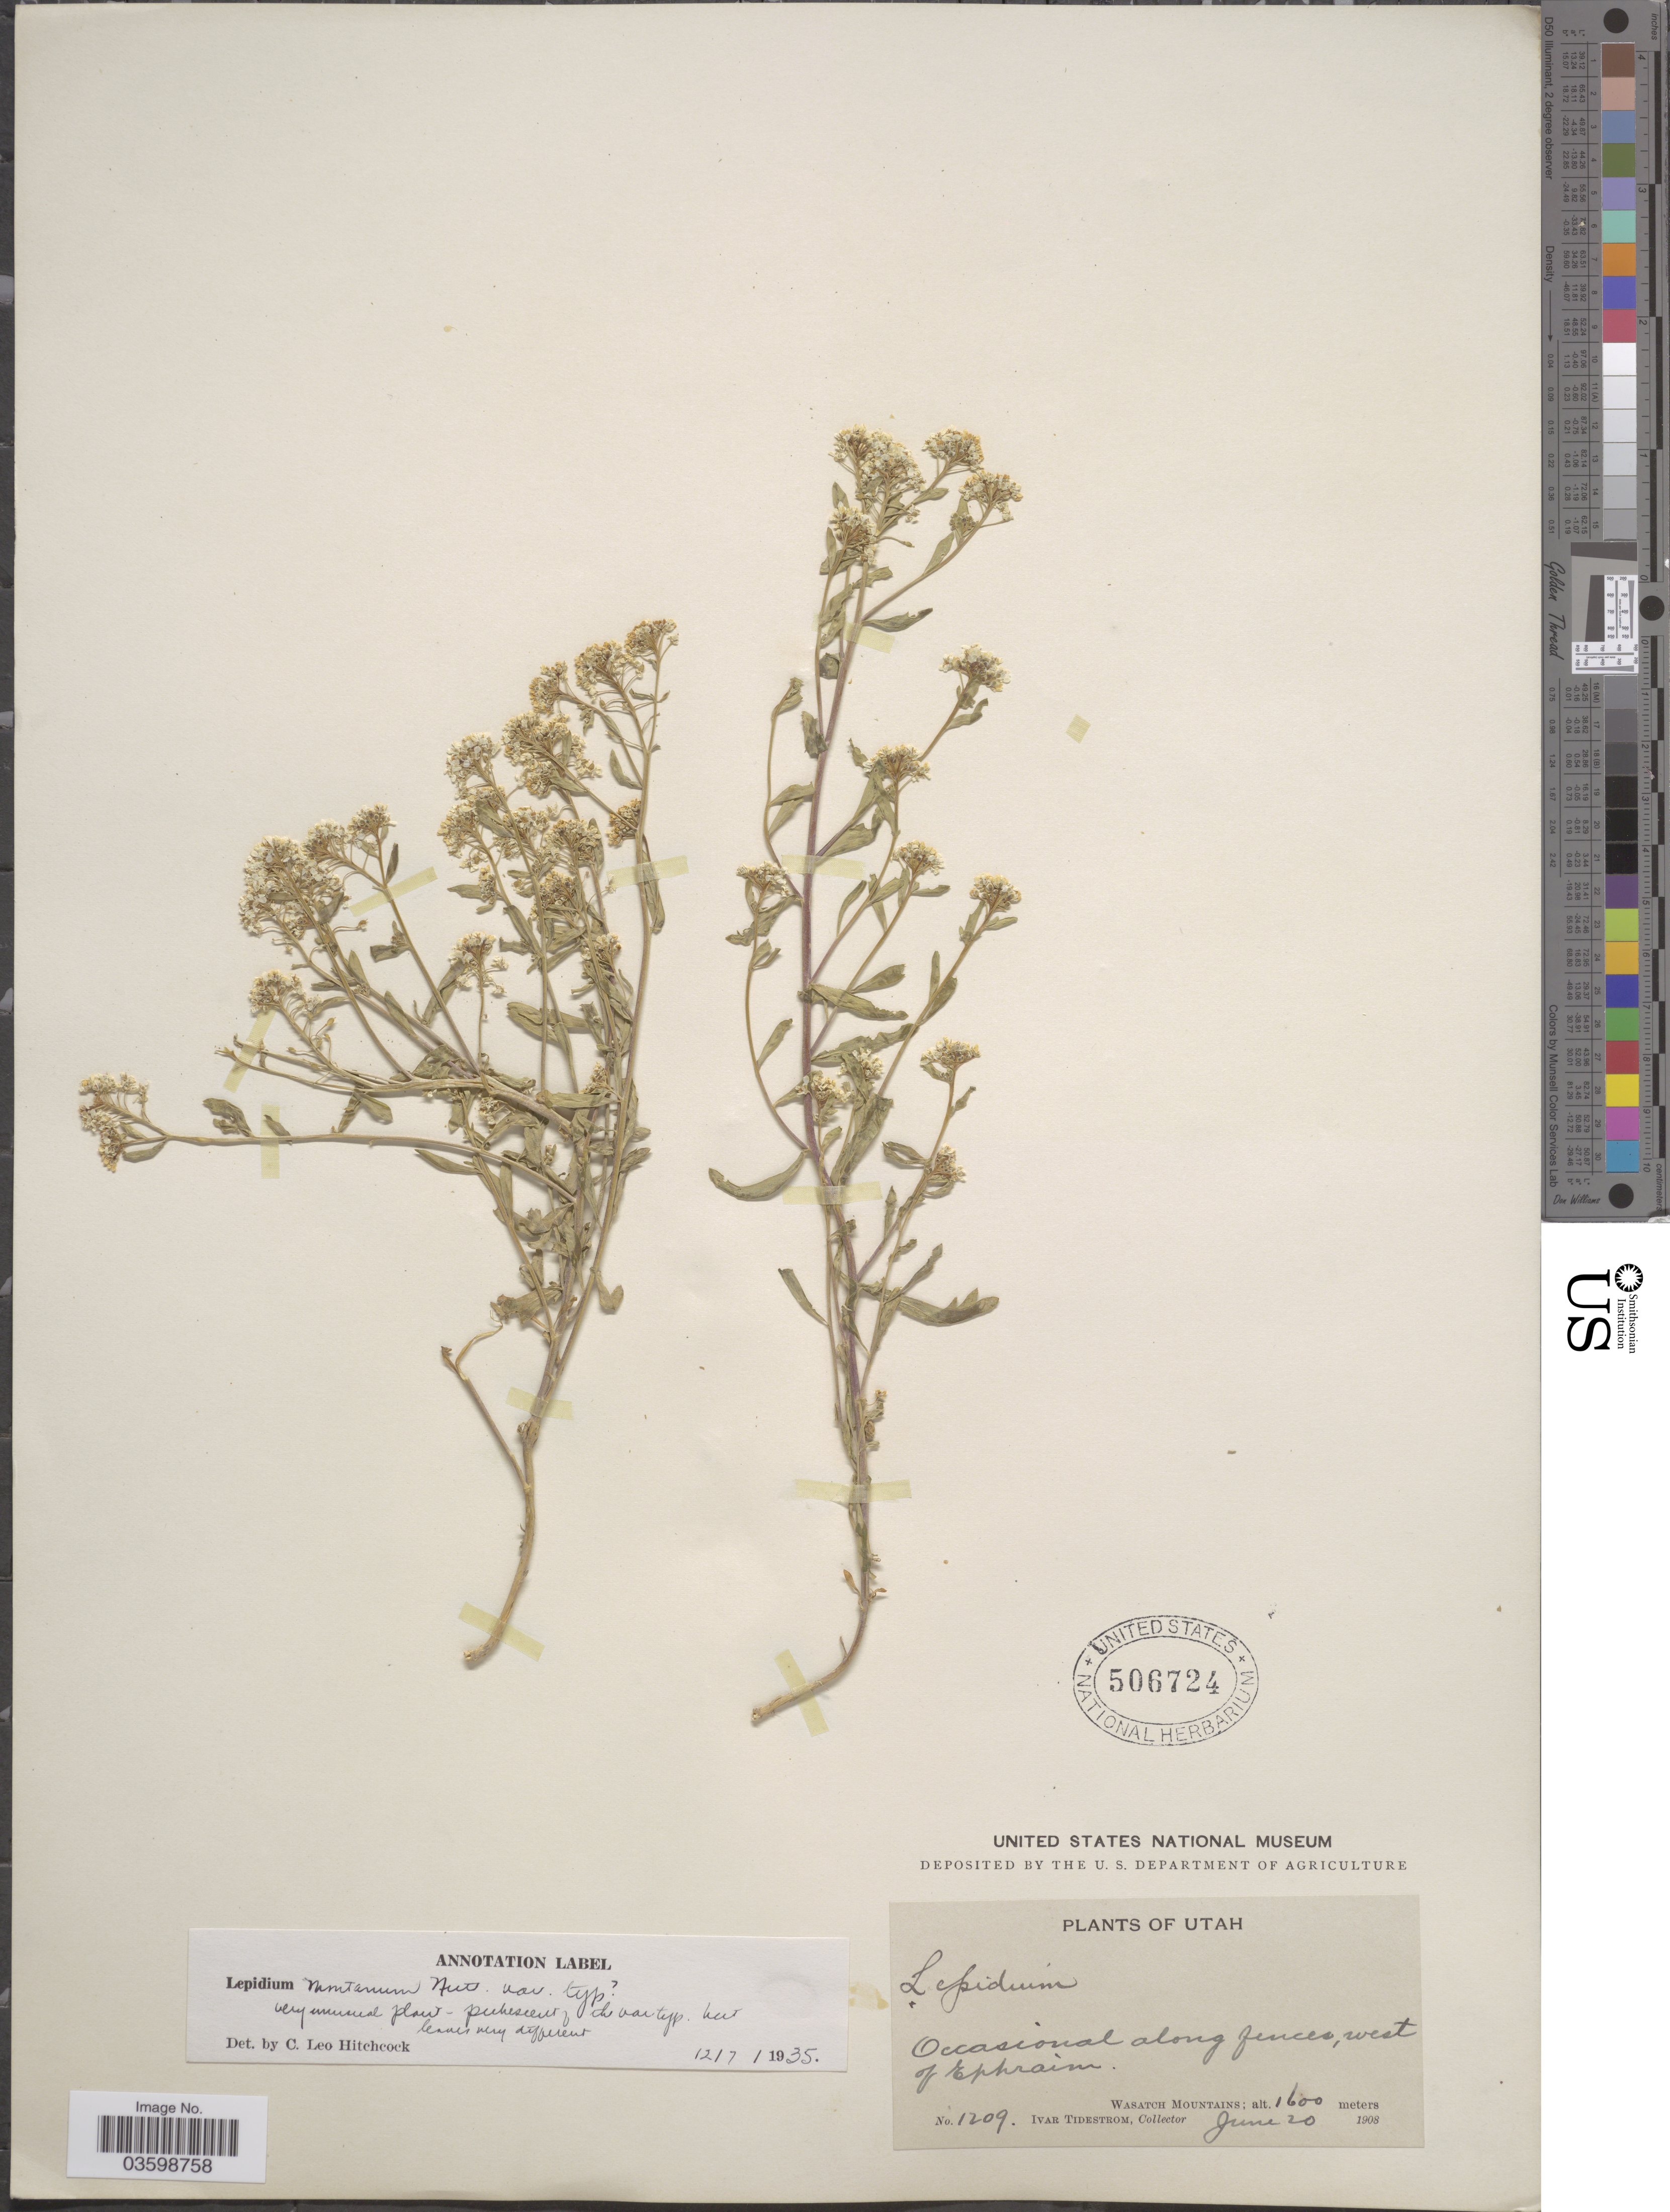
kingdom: Plantae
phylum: Tracheophyta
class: Magnoliopsida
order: Brassicales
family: Brassicaceae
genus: Lepidium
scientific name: Lepidium montanum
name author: Nutt.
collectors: I. F. Tidestrom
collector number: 1209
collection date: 1908-06-20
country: United States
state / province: Utah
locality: Along fences, west of Ephraim. Wasatch Mountains.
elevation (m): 1600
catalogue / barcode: US 506724